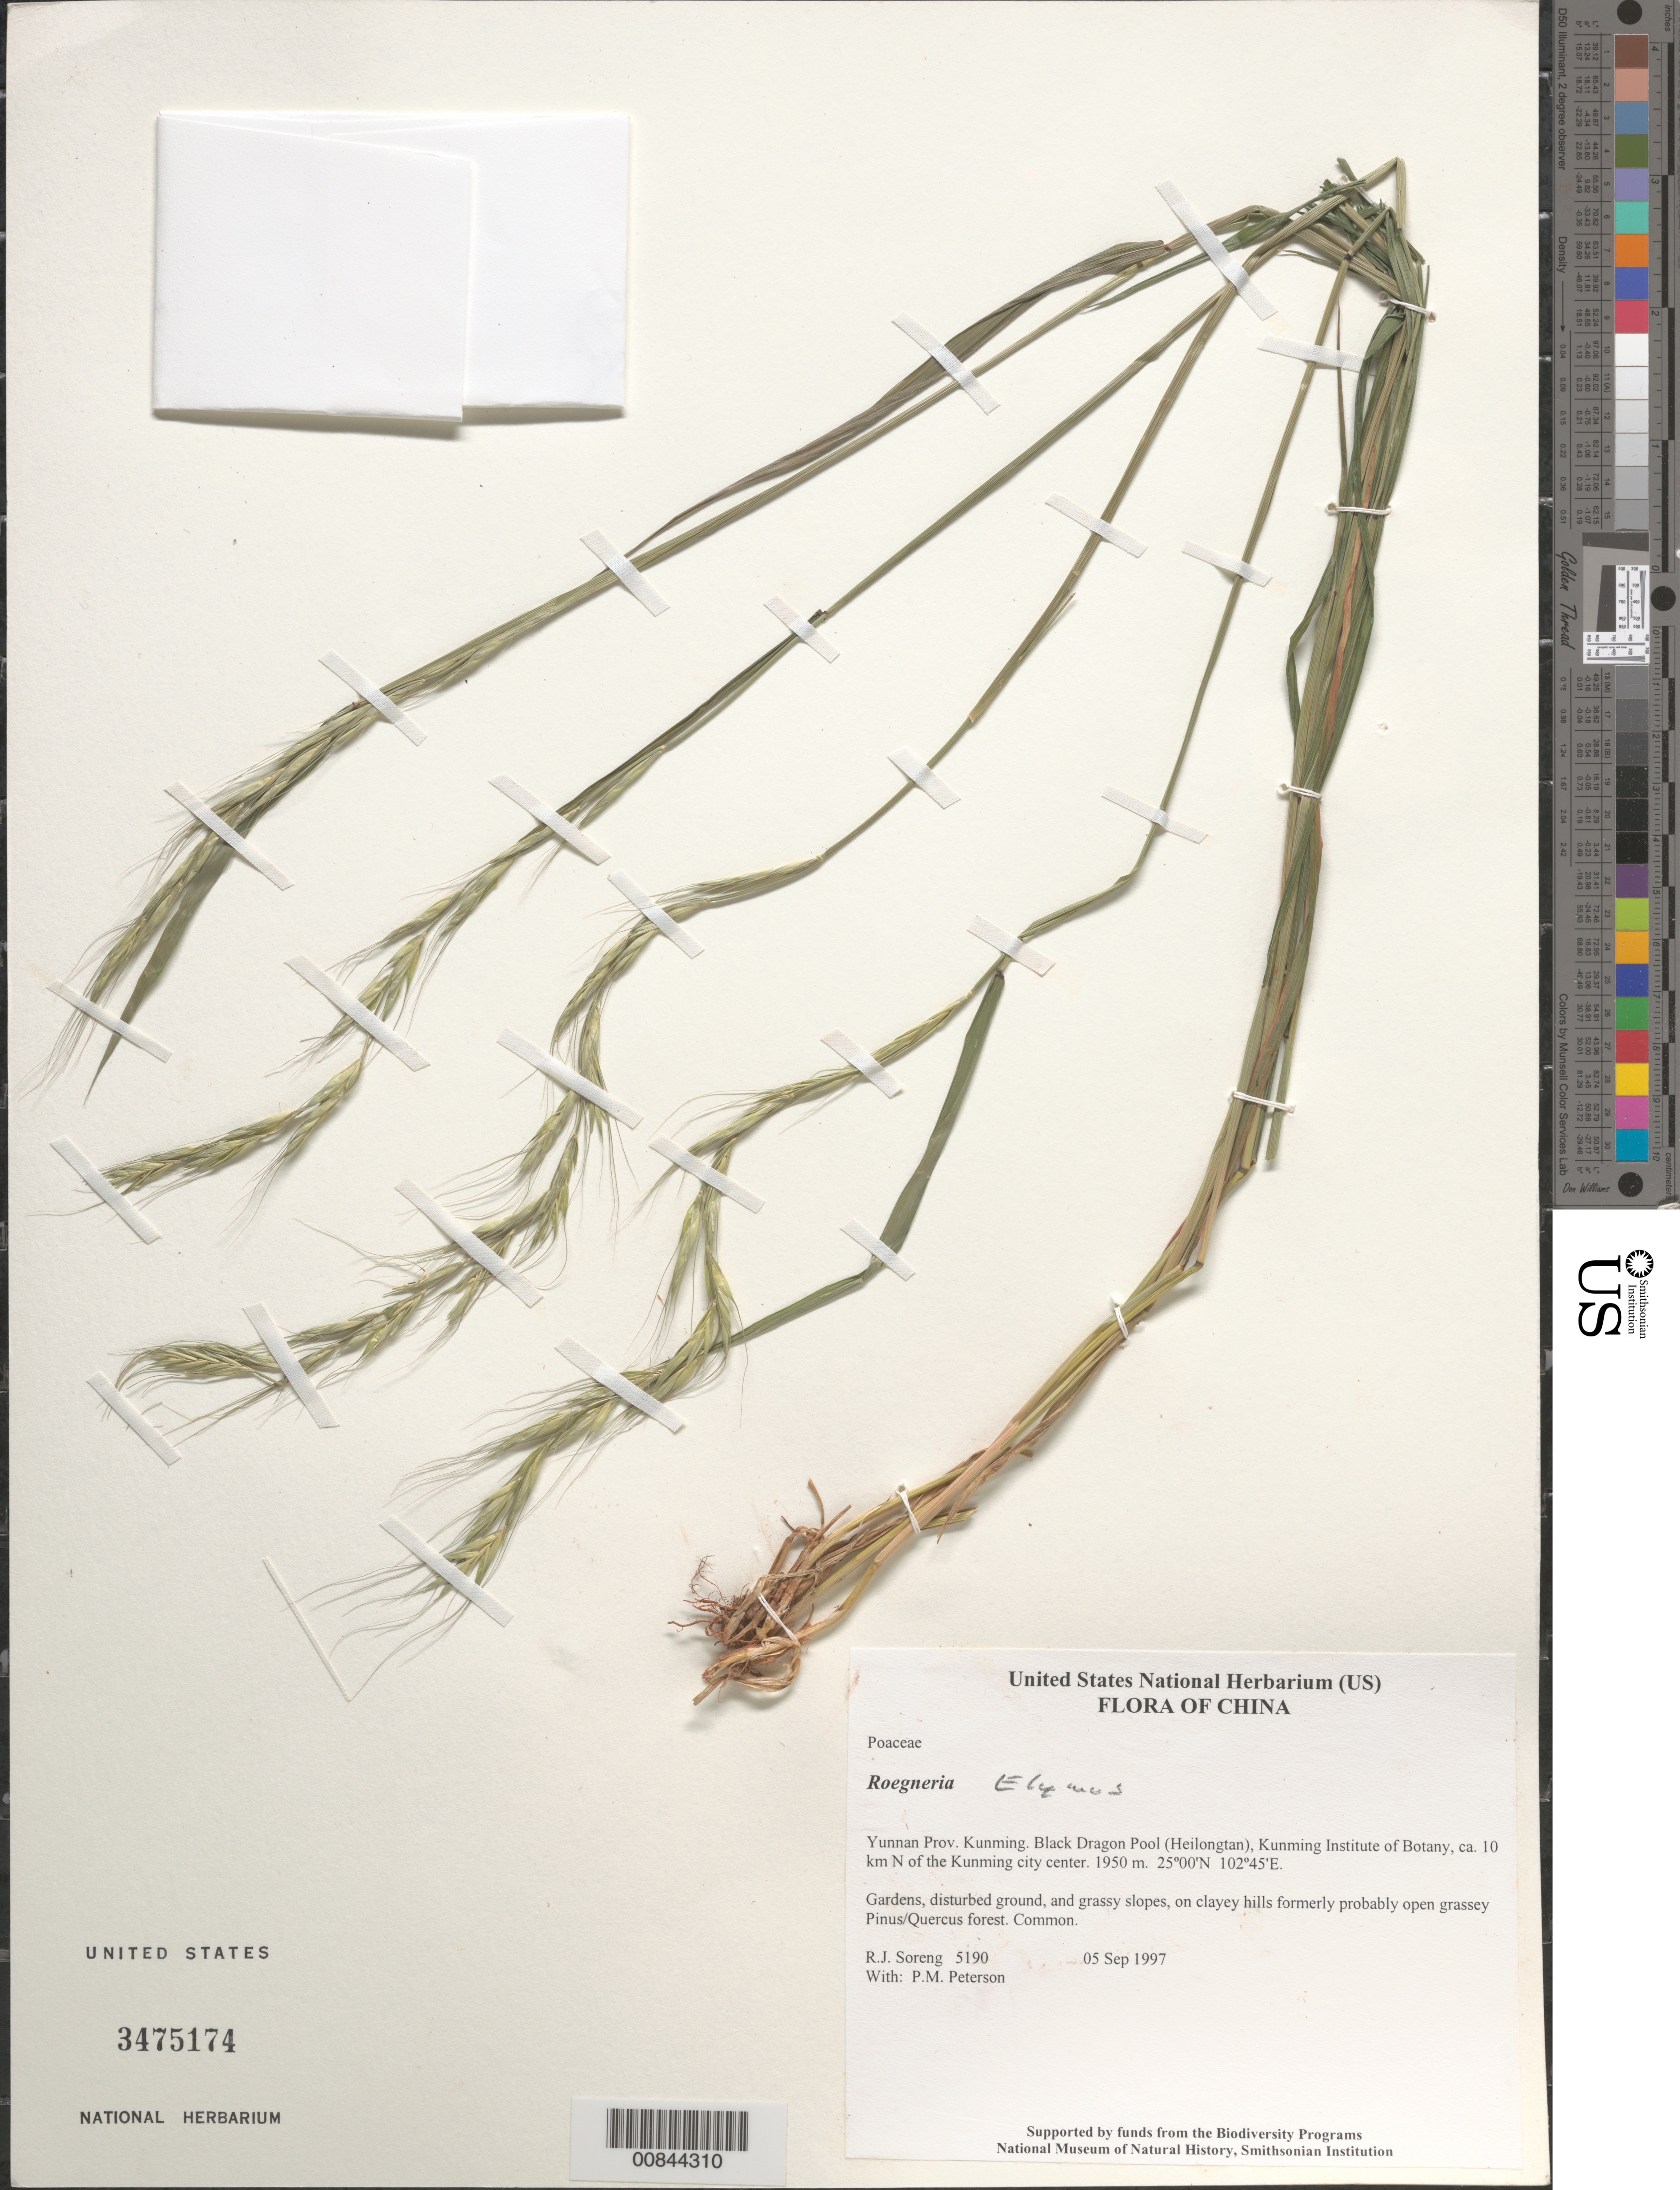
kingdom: Plantae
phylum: Tracheophyta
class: Liliopsida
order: Poales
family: Poaceae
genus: Elymus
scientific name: Elymus sp.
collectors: R. J. Soreng & P. M. Peterson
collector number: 5190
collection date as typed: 05 Sep 1997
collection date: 1997-09-05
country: China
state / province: Yunnan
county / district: Kunming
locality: Black Dragon Pool (Heilongtan), Kunming Institute of Botany, ca. 10 km N of the Kunming city center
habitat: Gardens, disturbed ground, and grassy slopes, on clayey hills formerly probably open grassey Pinus/Quercus forest.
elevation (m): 1950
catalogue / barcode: US 3475174